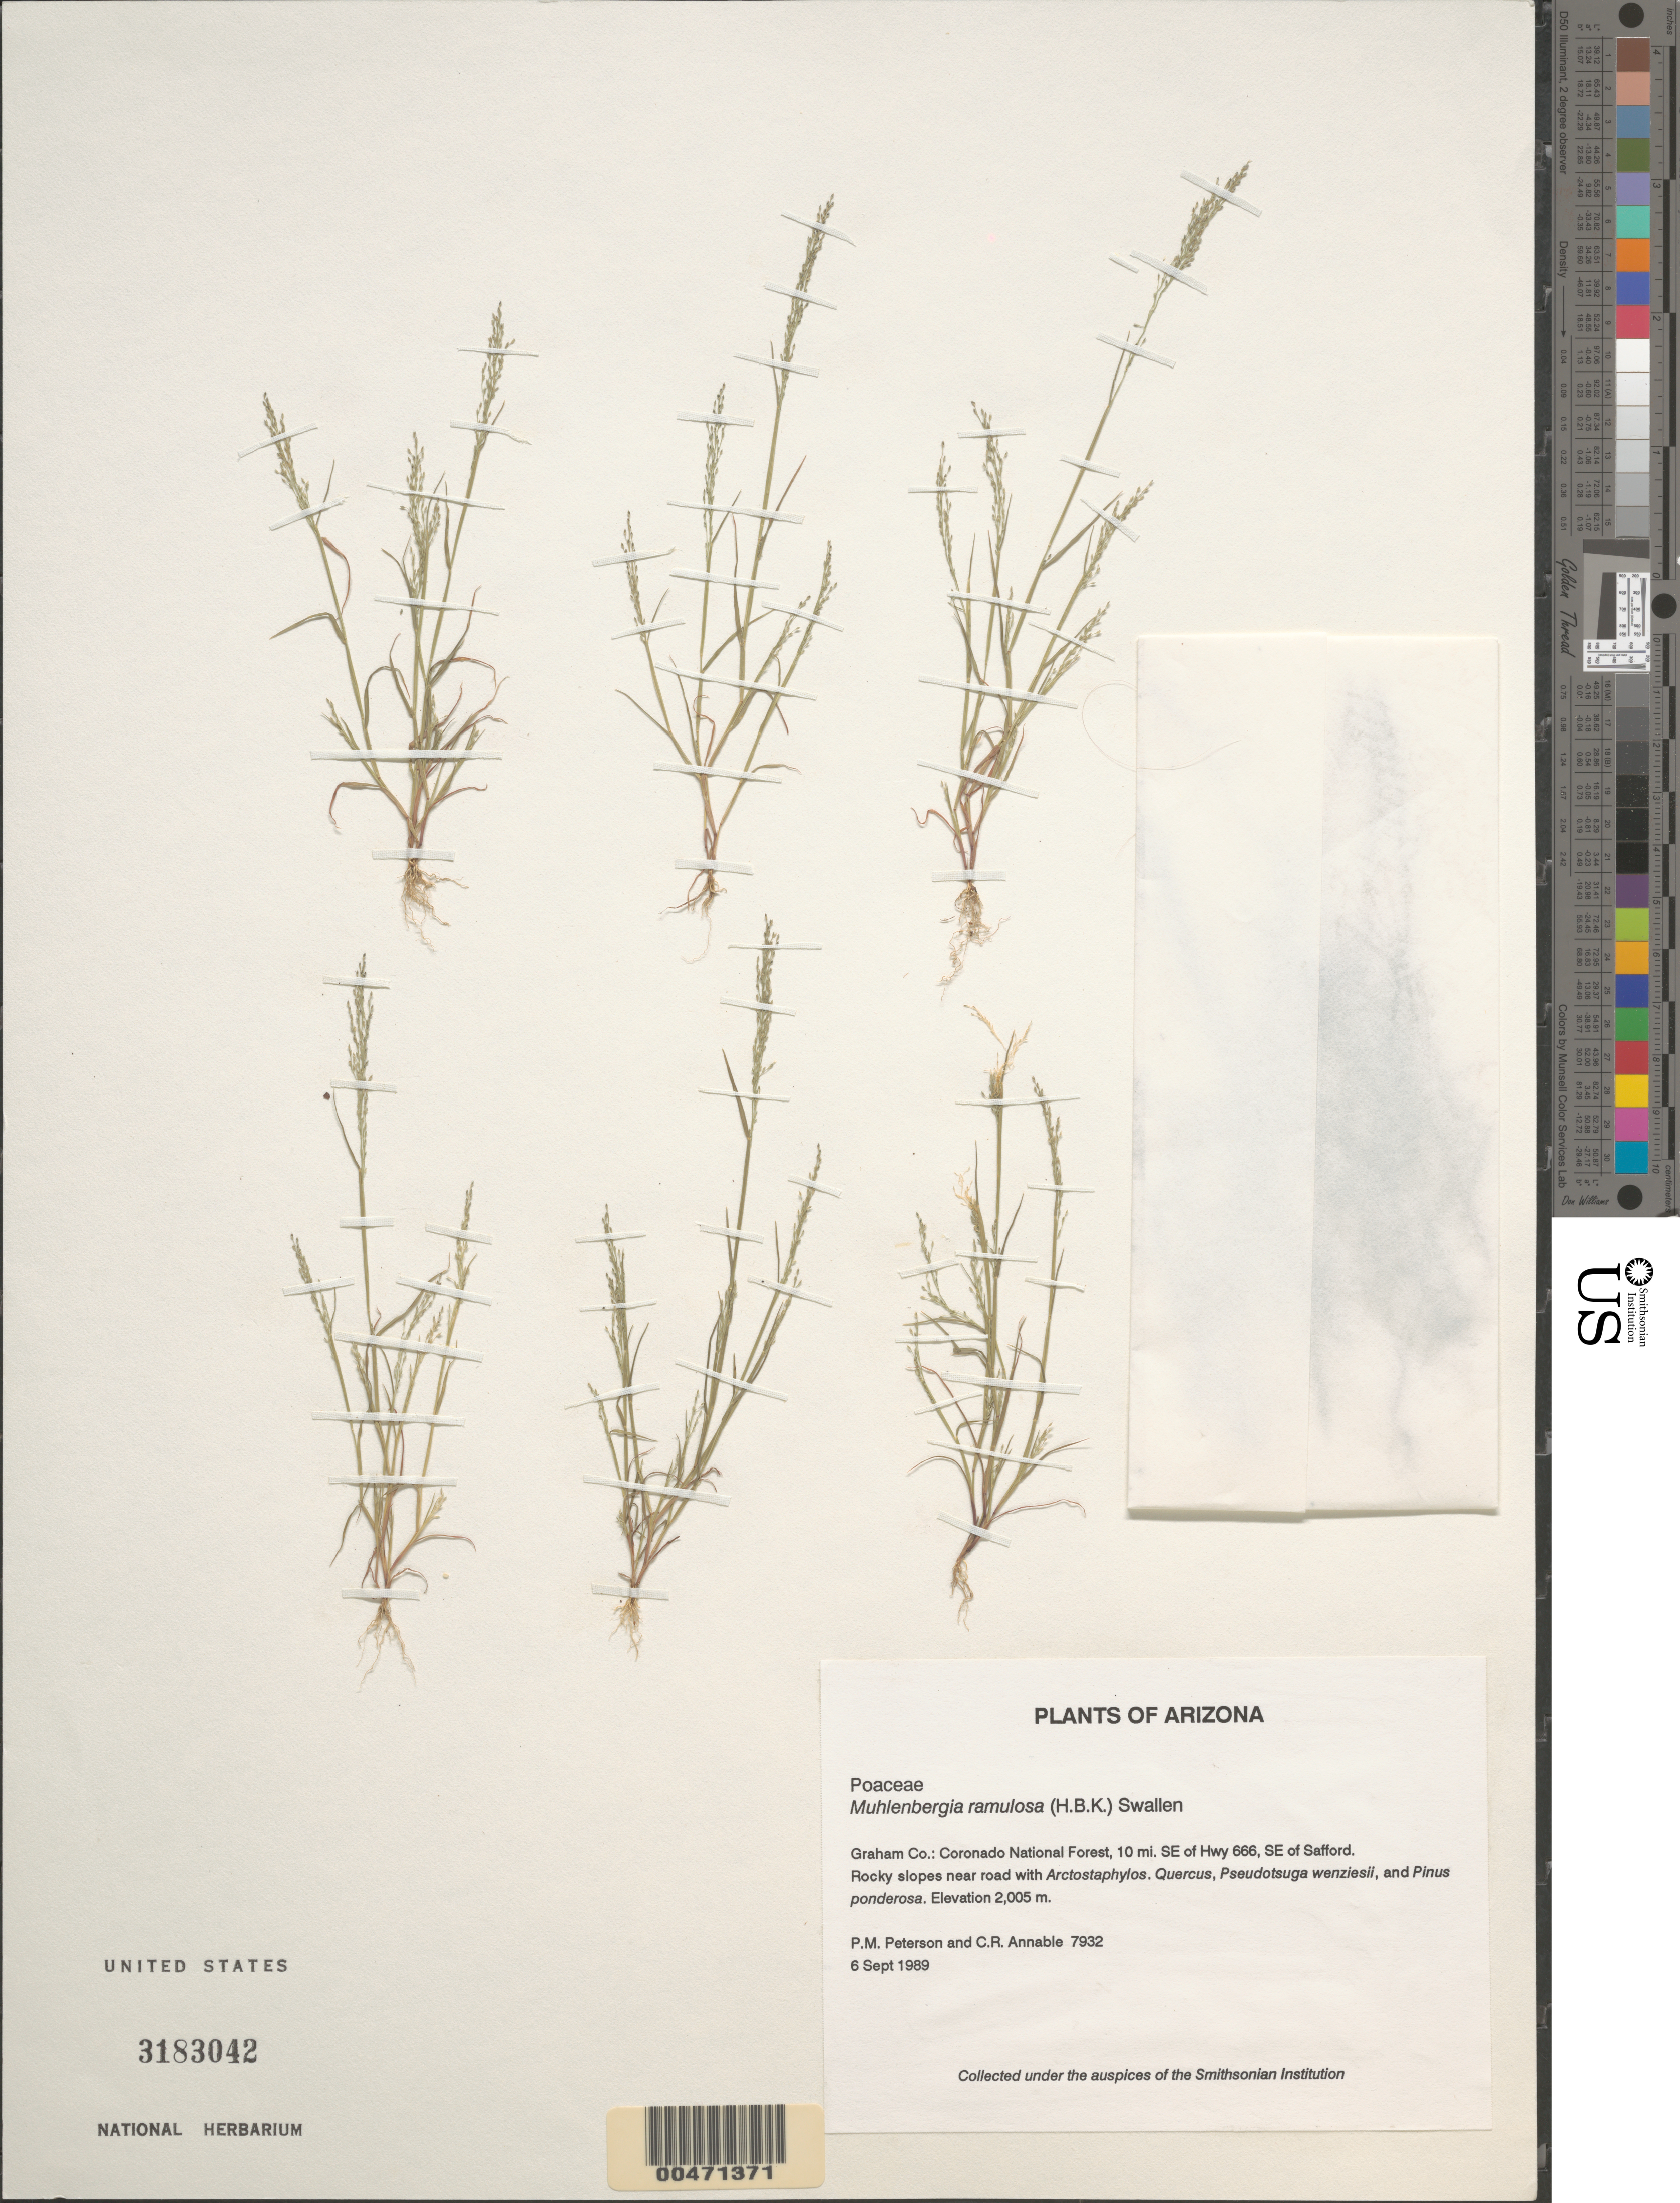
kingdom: Plantae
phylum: Tracheophyta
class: Liliopsida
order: Poales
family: Poaceae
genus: Muhlenbergia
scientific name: Muhlenbergia ramulosa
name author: (Kunth) Swallen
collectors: P. M. Peterson & C. R. Annable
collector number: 07932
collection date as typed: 06 Sep 1989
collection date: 1989-09-06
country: United States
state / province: Arizona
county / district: Graham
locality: Coronado National Forest, 10 mi. SE of Hwy 666, SE of Safford.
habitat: Rocky slopes near road with Arctostaphylos. Quercus, Pseudotsuga wenziesii, and Pinus ponderosa.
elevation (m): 2005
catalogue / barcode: US 3183042